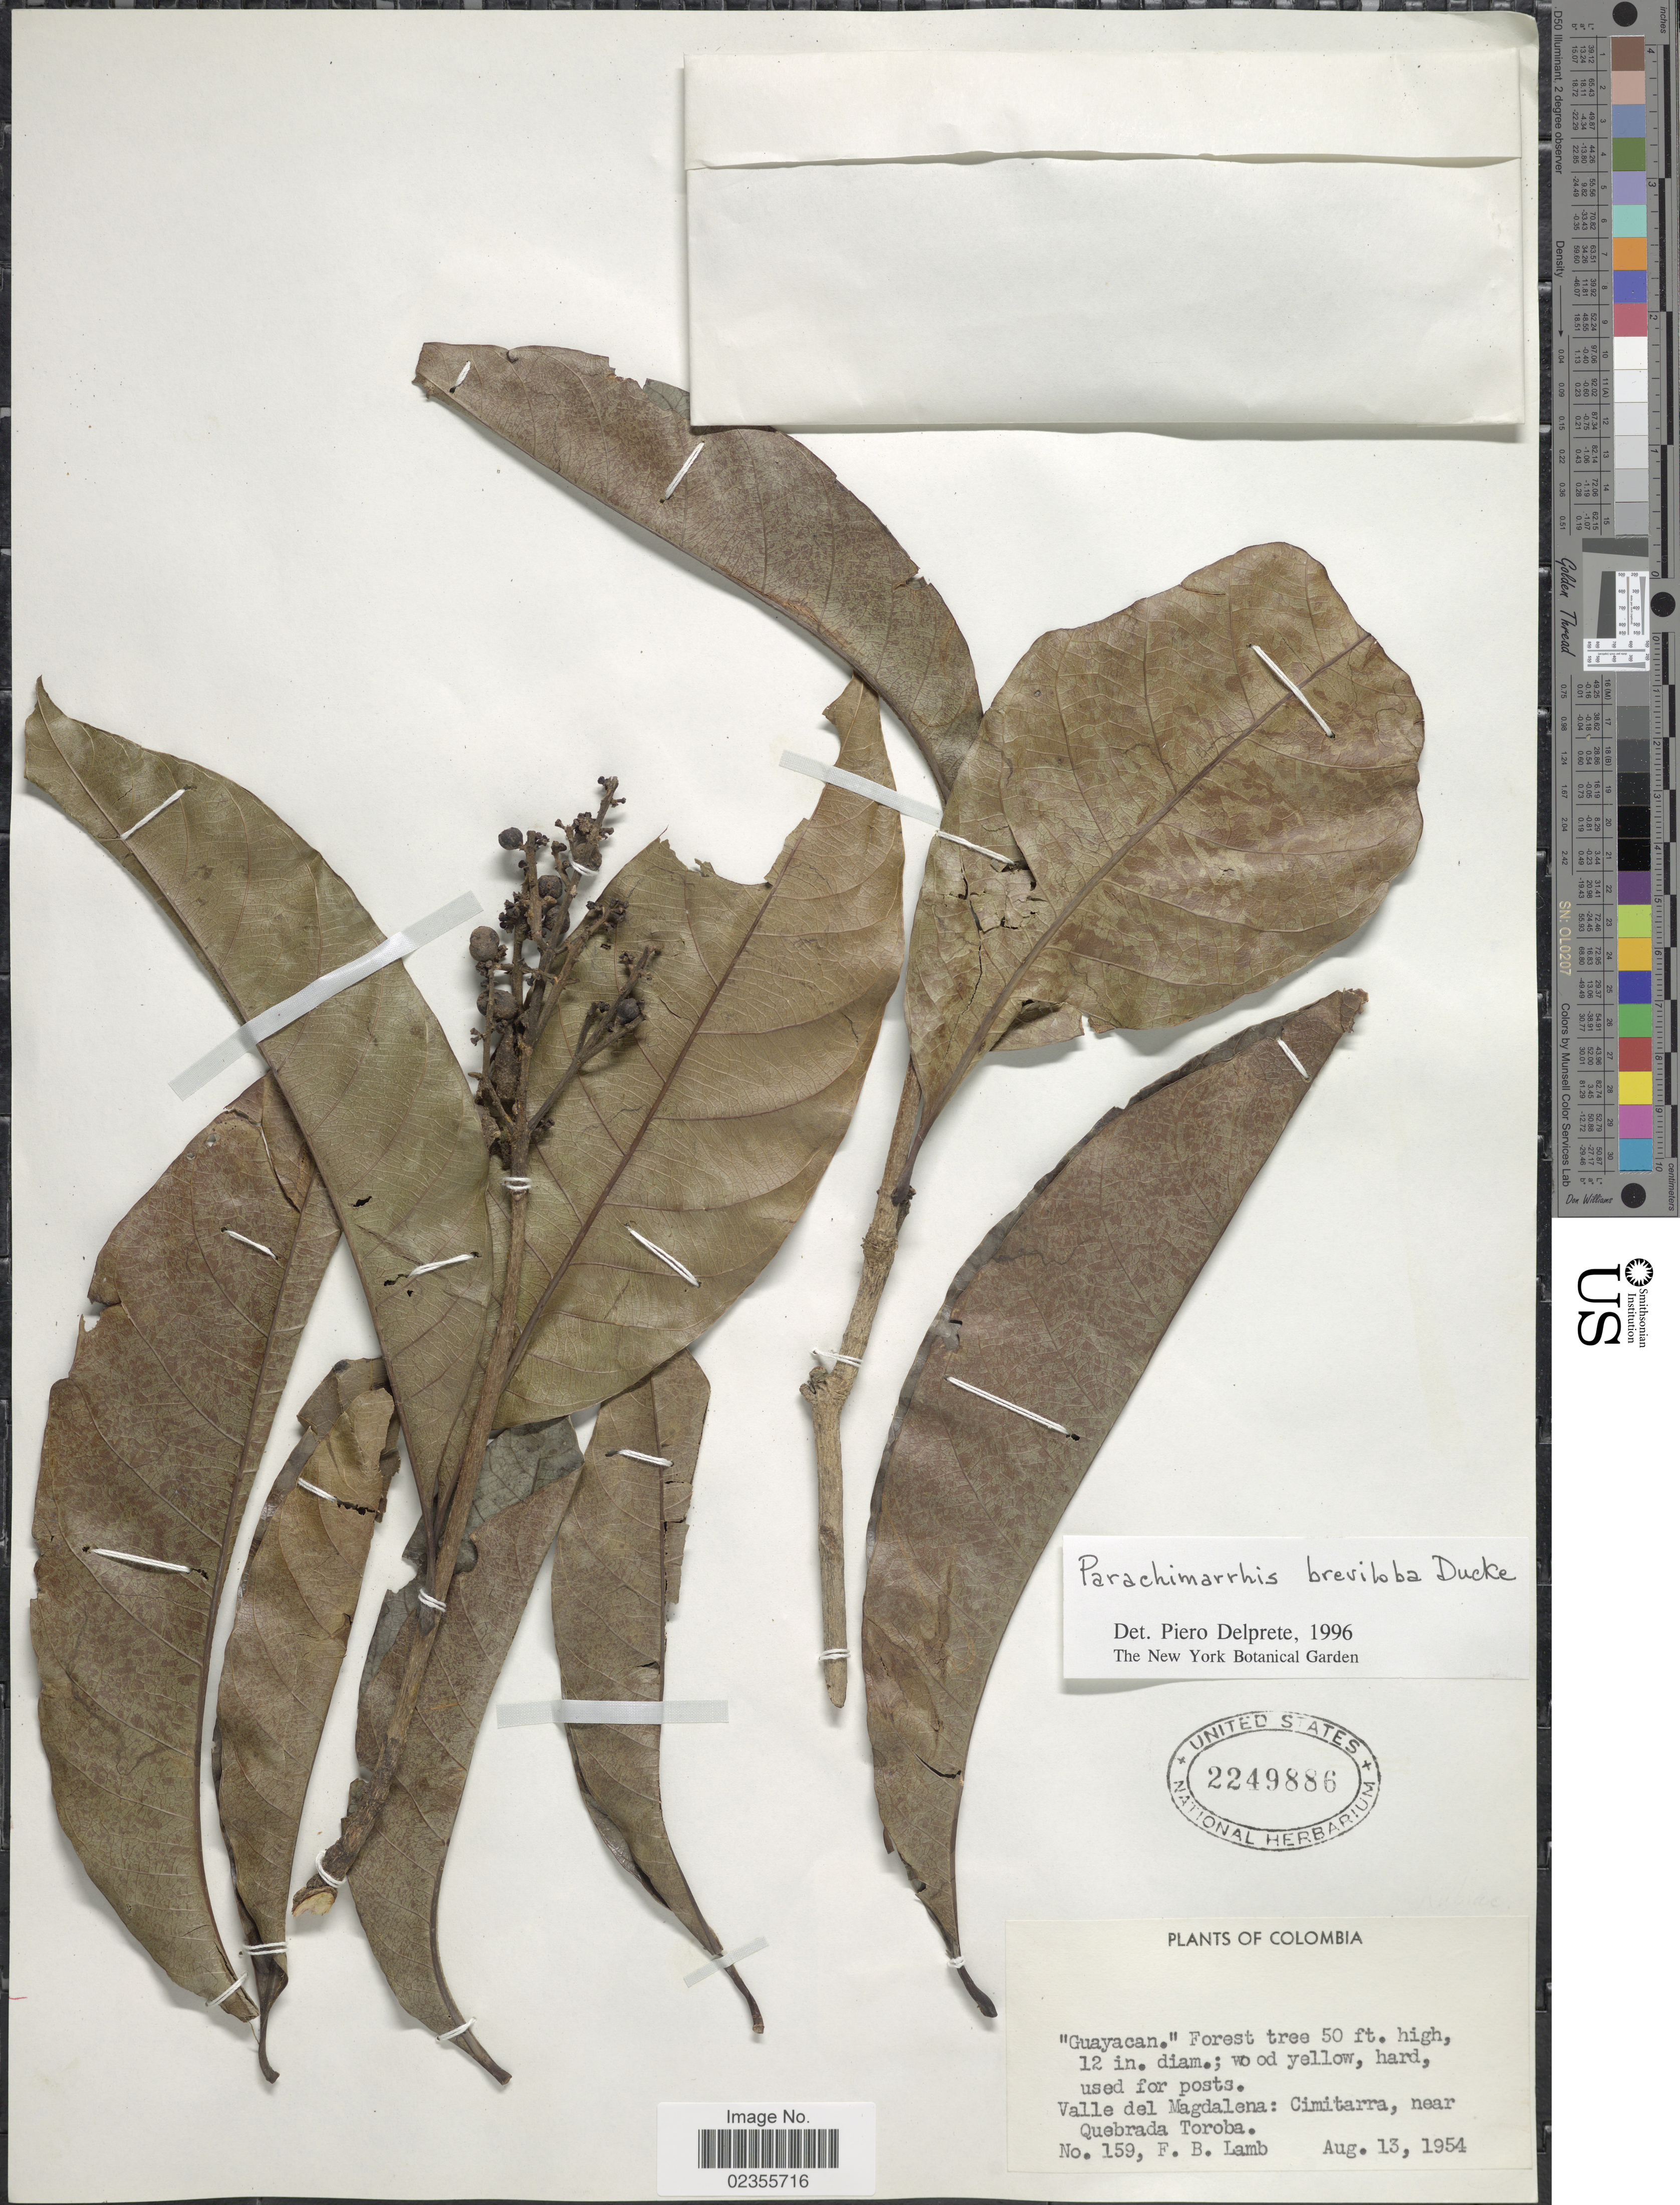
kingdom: Plantae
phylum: Tracheophyta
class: Magnoliopsida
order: Gentianales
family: Rubiaceae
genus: Parachimarrhis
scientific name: Parachimarrhis breviloba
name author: Ducke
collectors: F. B. Lamb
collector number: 159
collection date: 1954-08-13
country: Colombia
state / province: Magdalena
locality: Valle del Magdalena: Cimitarra, near Quebrada Toroba.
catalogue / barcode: US 2249886